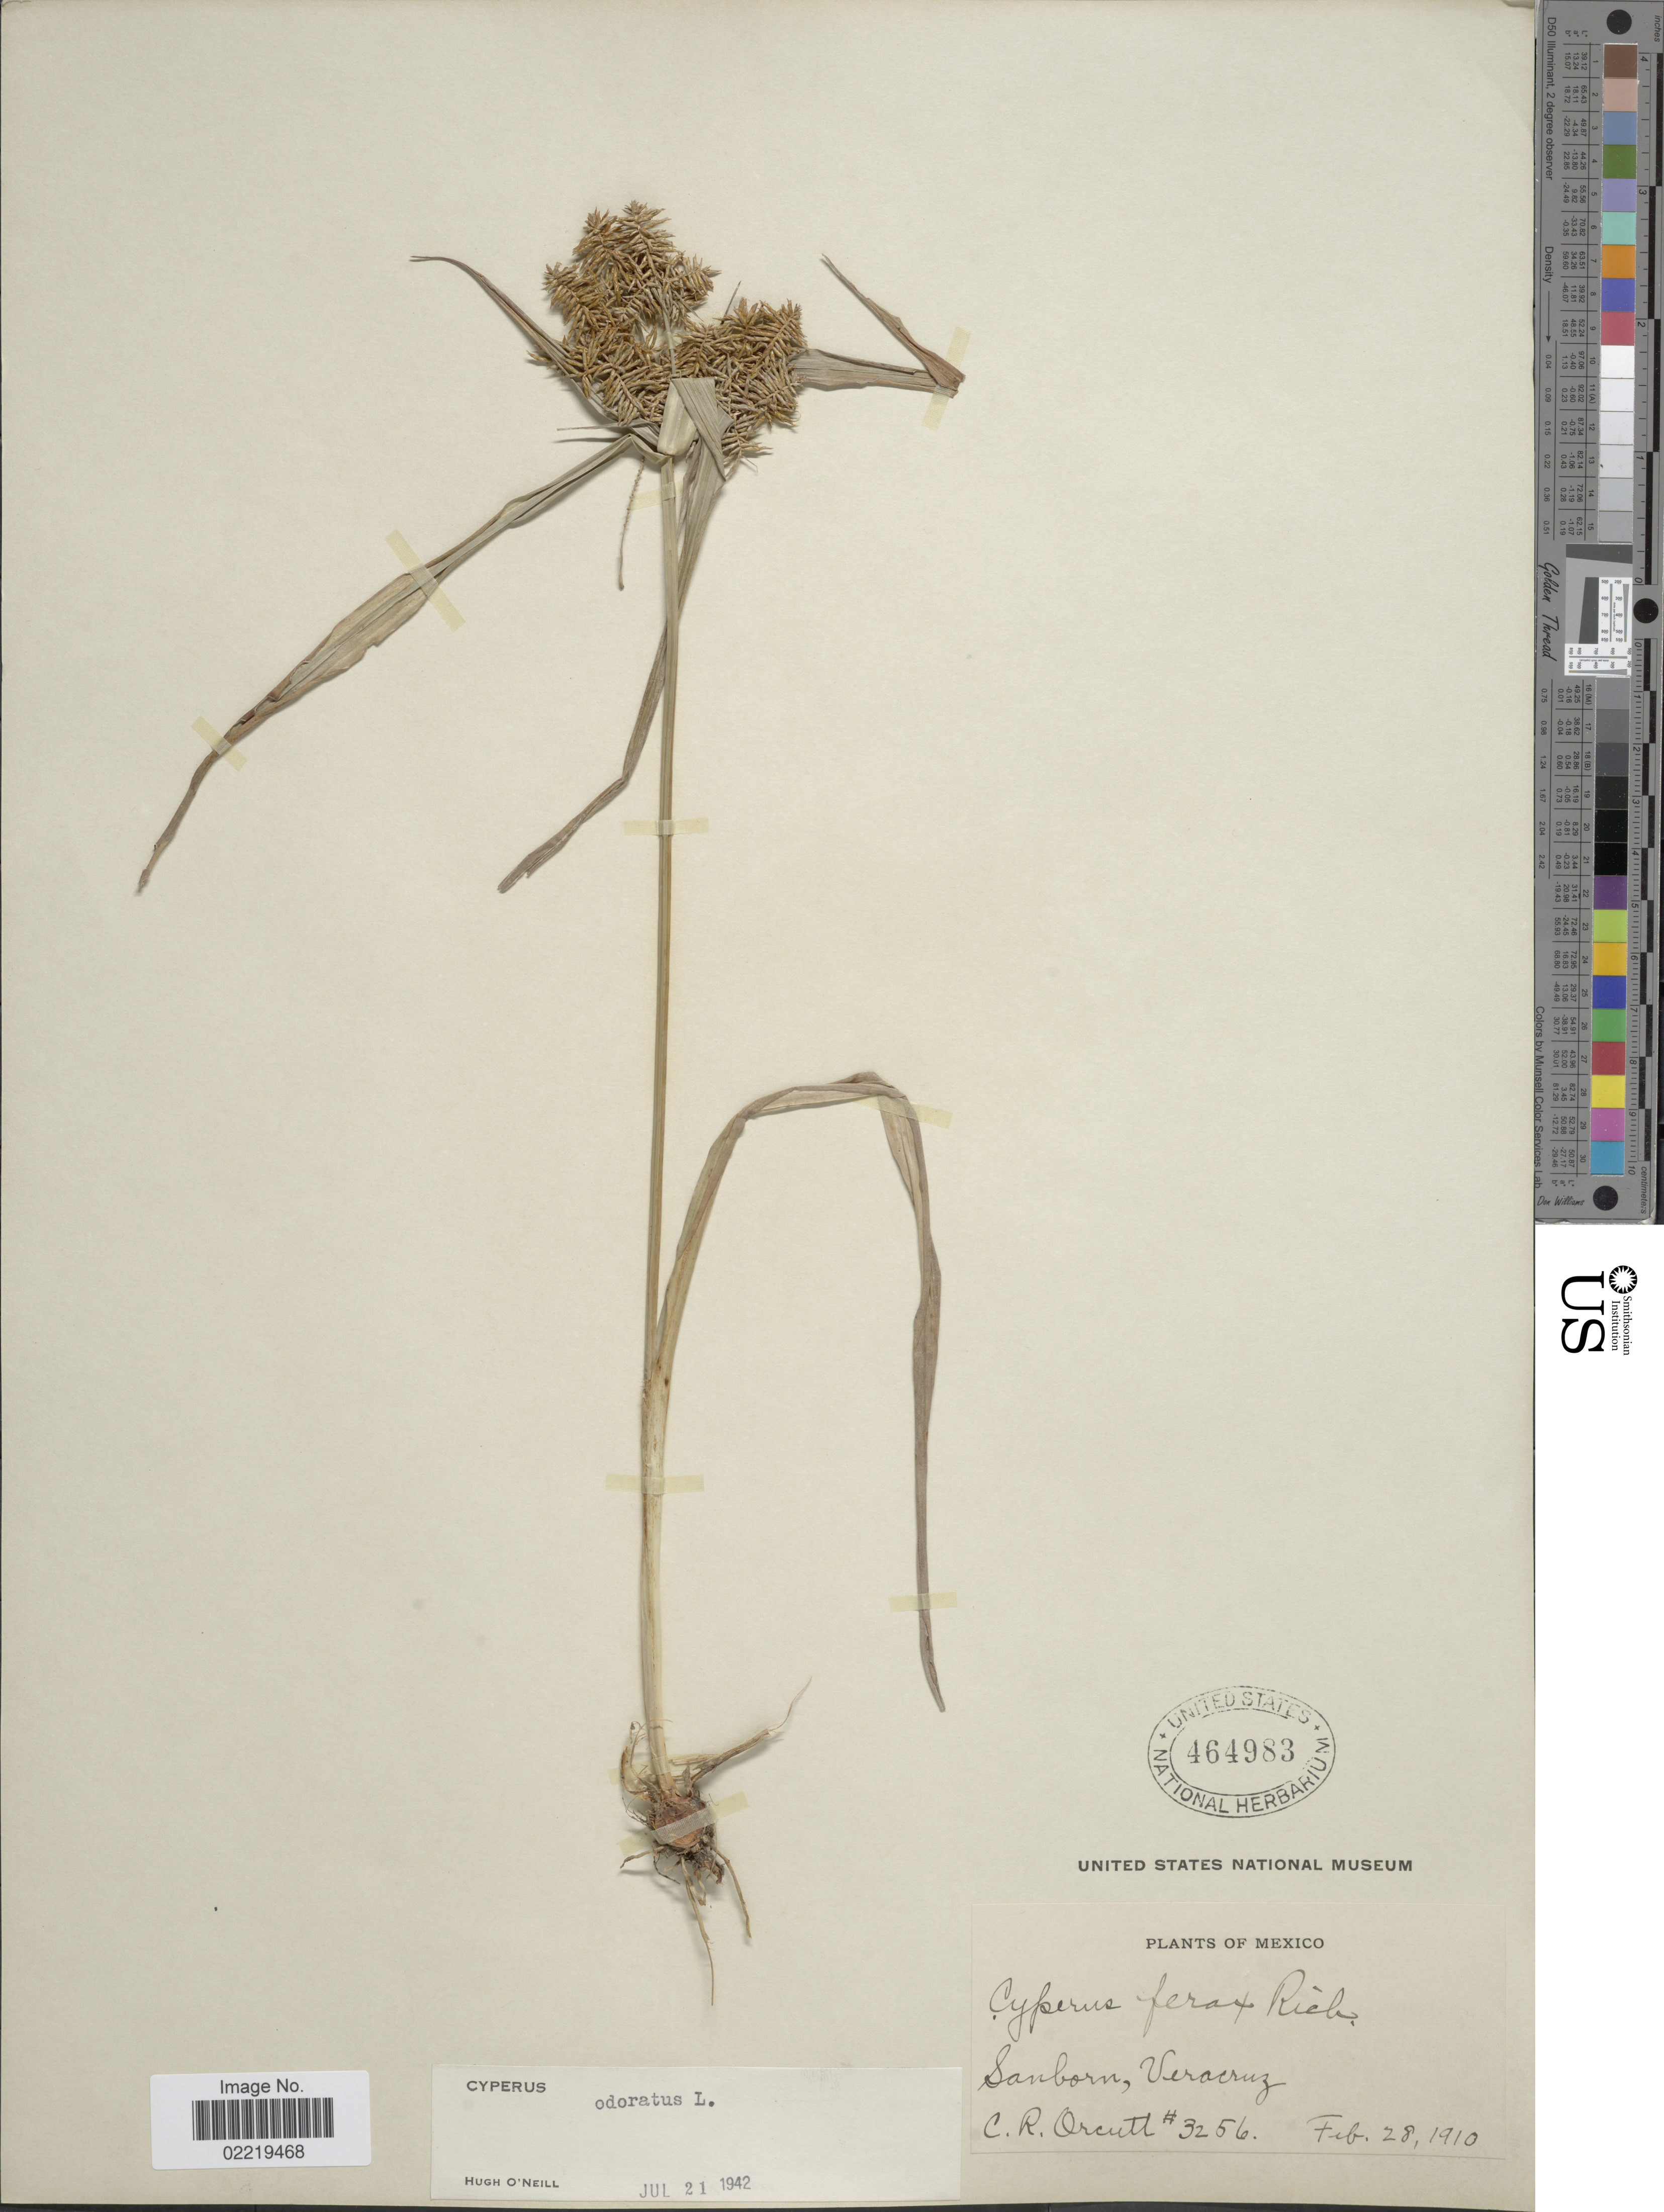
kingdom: Plantae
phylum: Tracheophyta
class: Liliopsida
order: Poales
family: Cyperaceae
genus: Cyperus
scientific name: Cyperus odoratus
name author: L.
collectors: C. R. Orcutt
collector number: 3256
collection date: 1910-02-28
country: Mexico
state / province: Veracruz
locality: Sanborn, Veracruz.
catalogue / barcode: US 464983